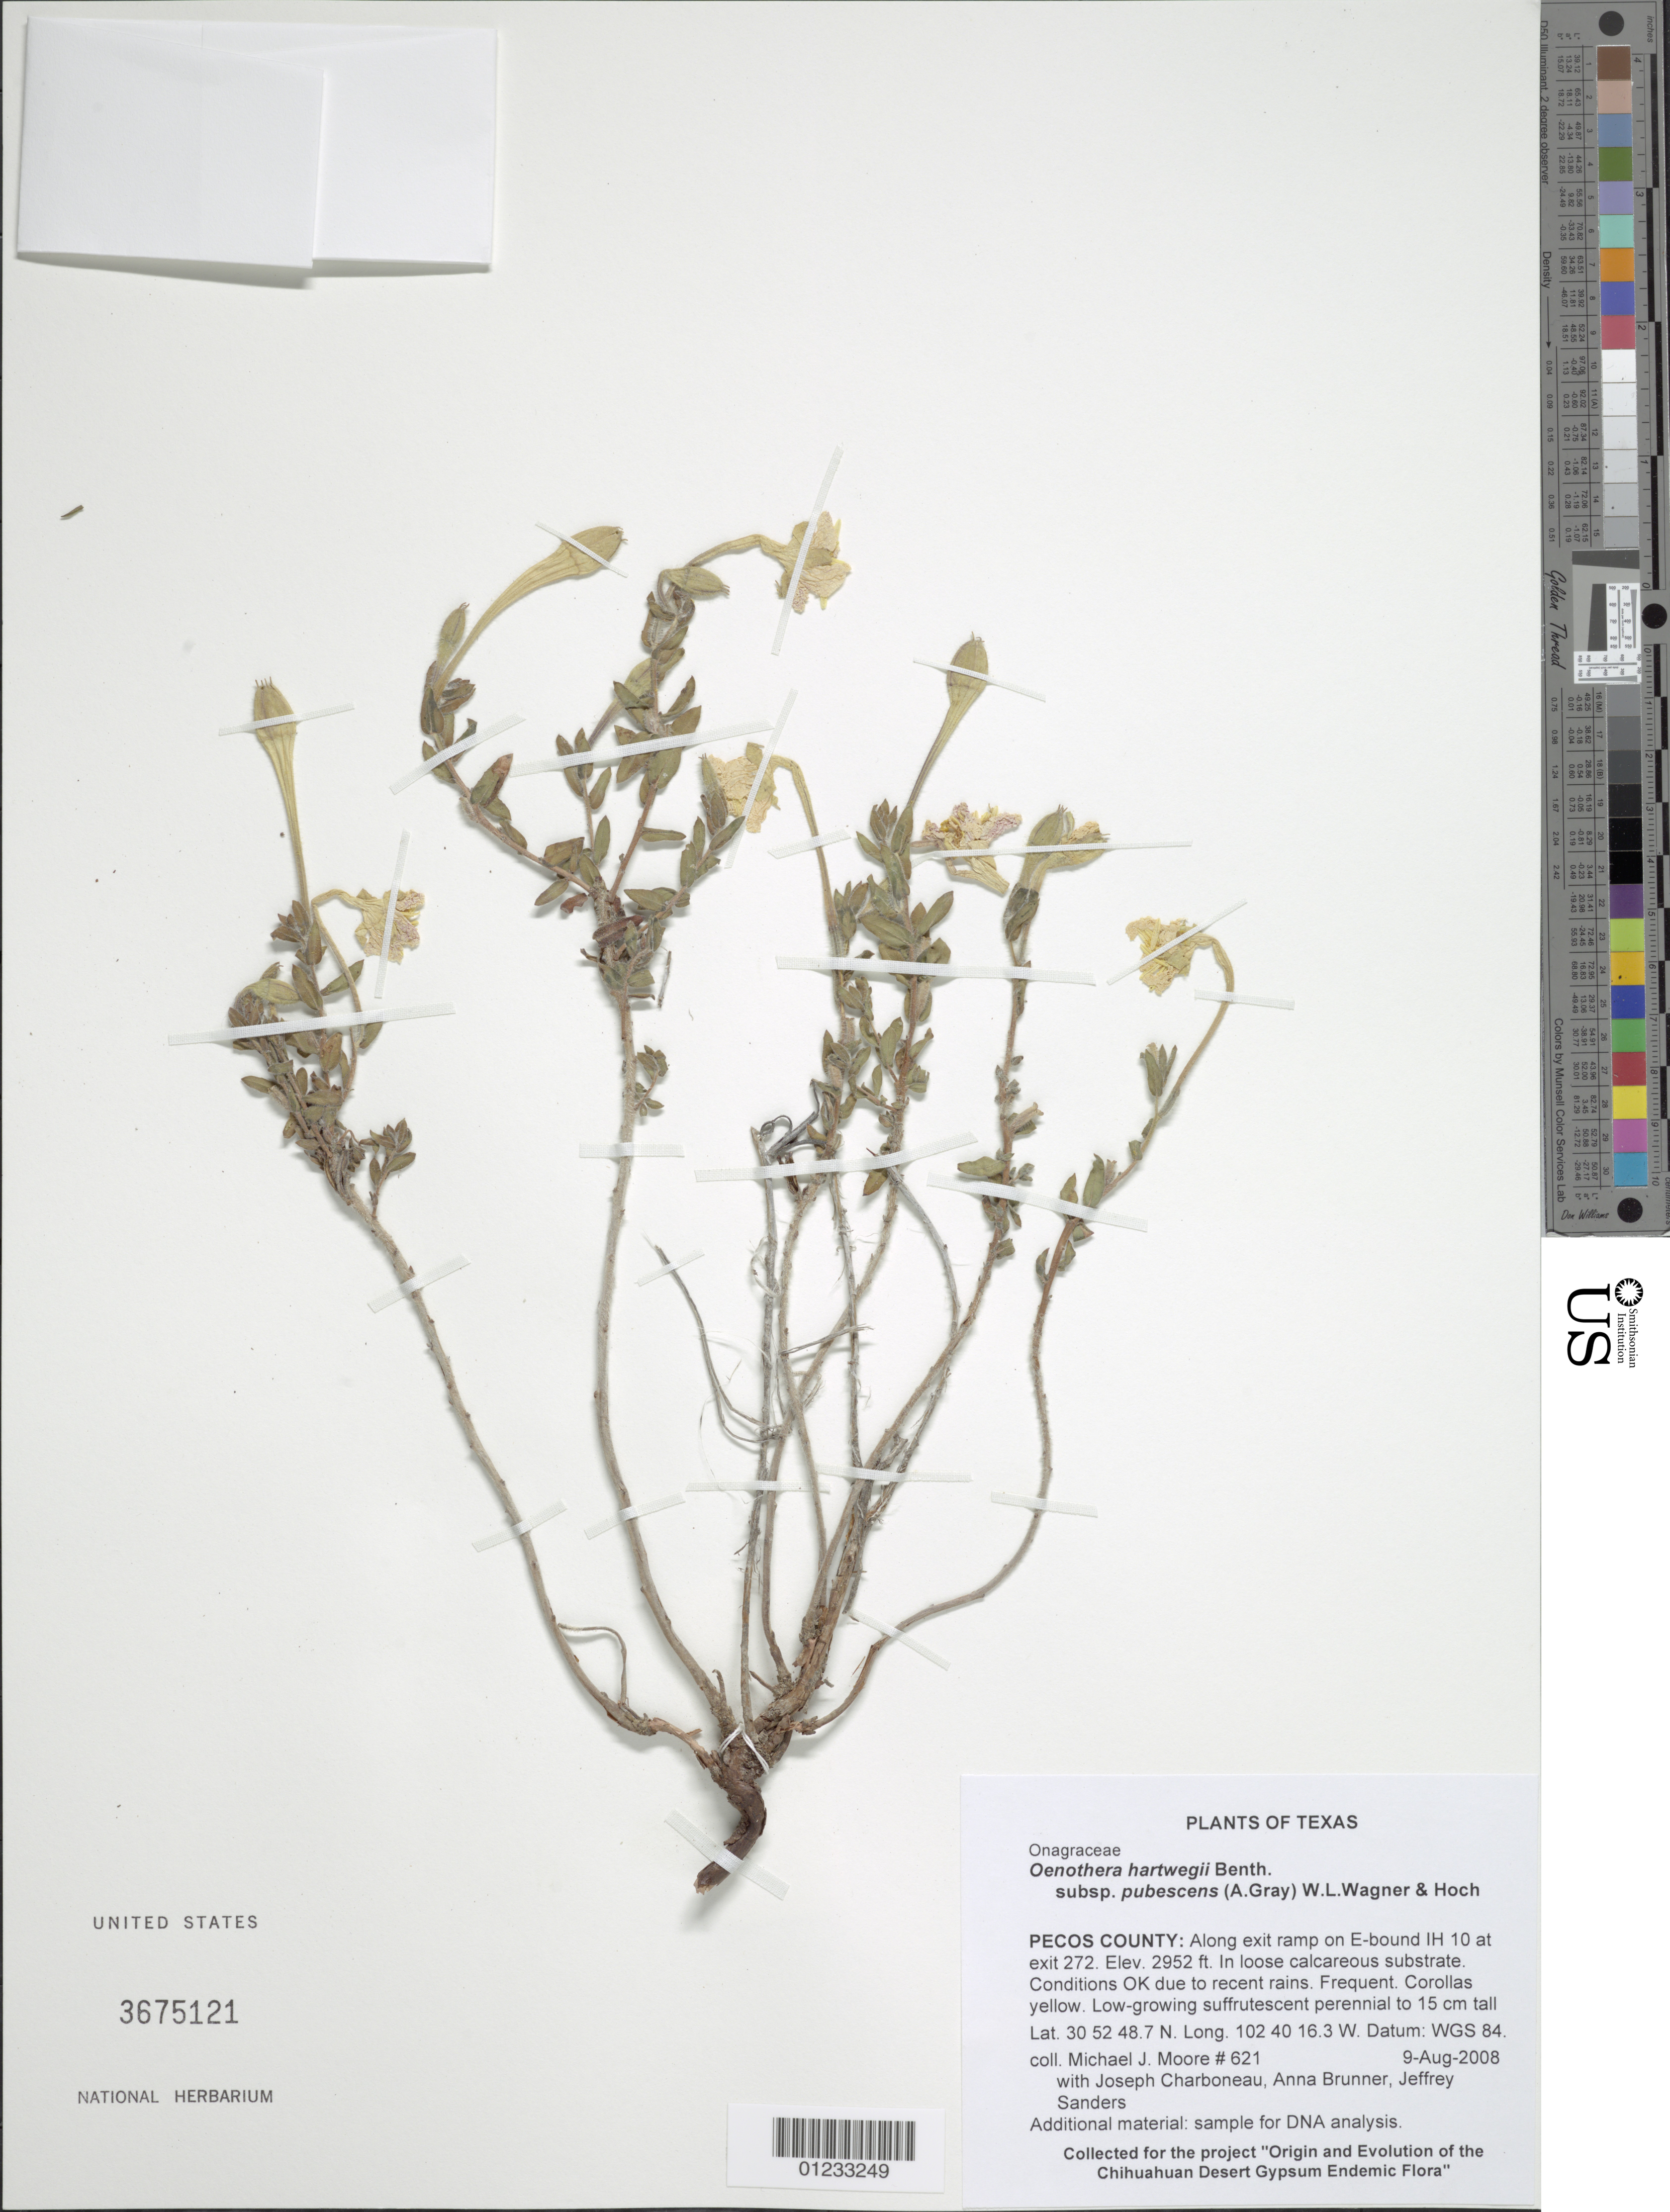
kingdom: Plantae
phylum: Tracheophyta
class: Magnoliopsida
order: Myrtales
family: Onagraceae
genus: Oenothera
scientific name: Oenothera hartwegii subsp. pubescens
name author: (A. Gray) W.L. Wagner & Hoch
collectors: M. J. Moore, J. L. M. Charboneau, A. Brunner & J. Sanders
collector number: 621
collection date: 2004-08-08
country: United States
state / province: Texas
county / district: Pecos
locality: Along exit ramp on E-bound IH 10 at exit 272.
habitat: In loose calcareous substrate. Conditions OK due to recent rains.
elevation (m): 900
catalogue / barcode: US 3675121